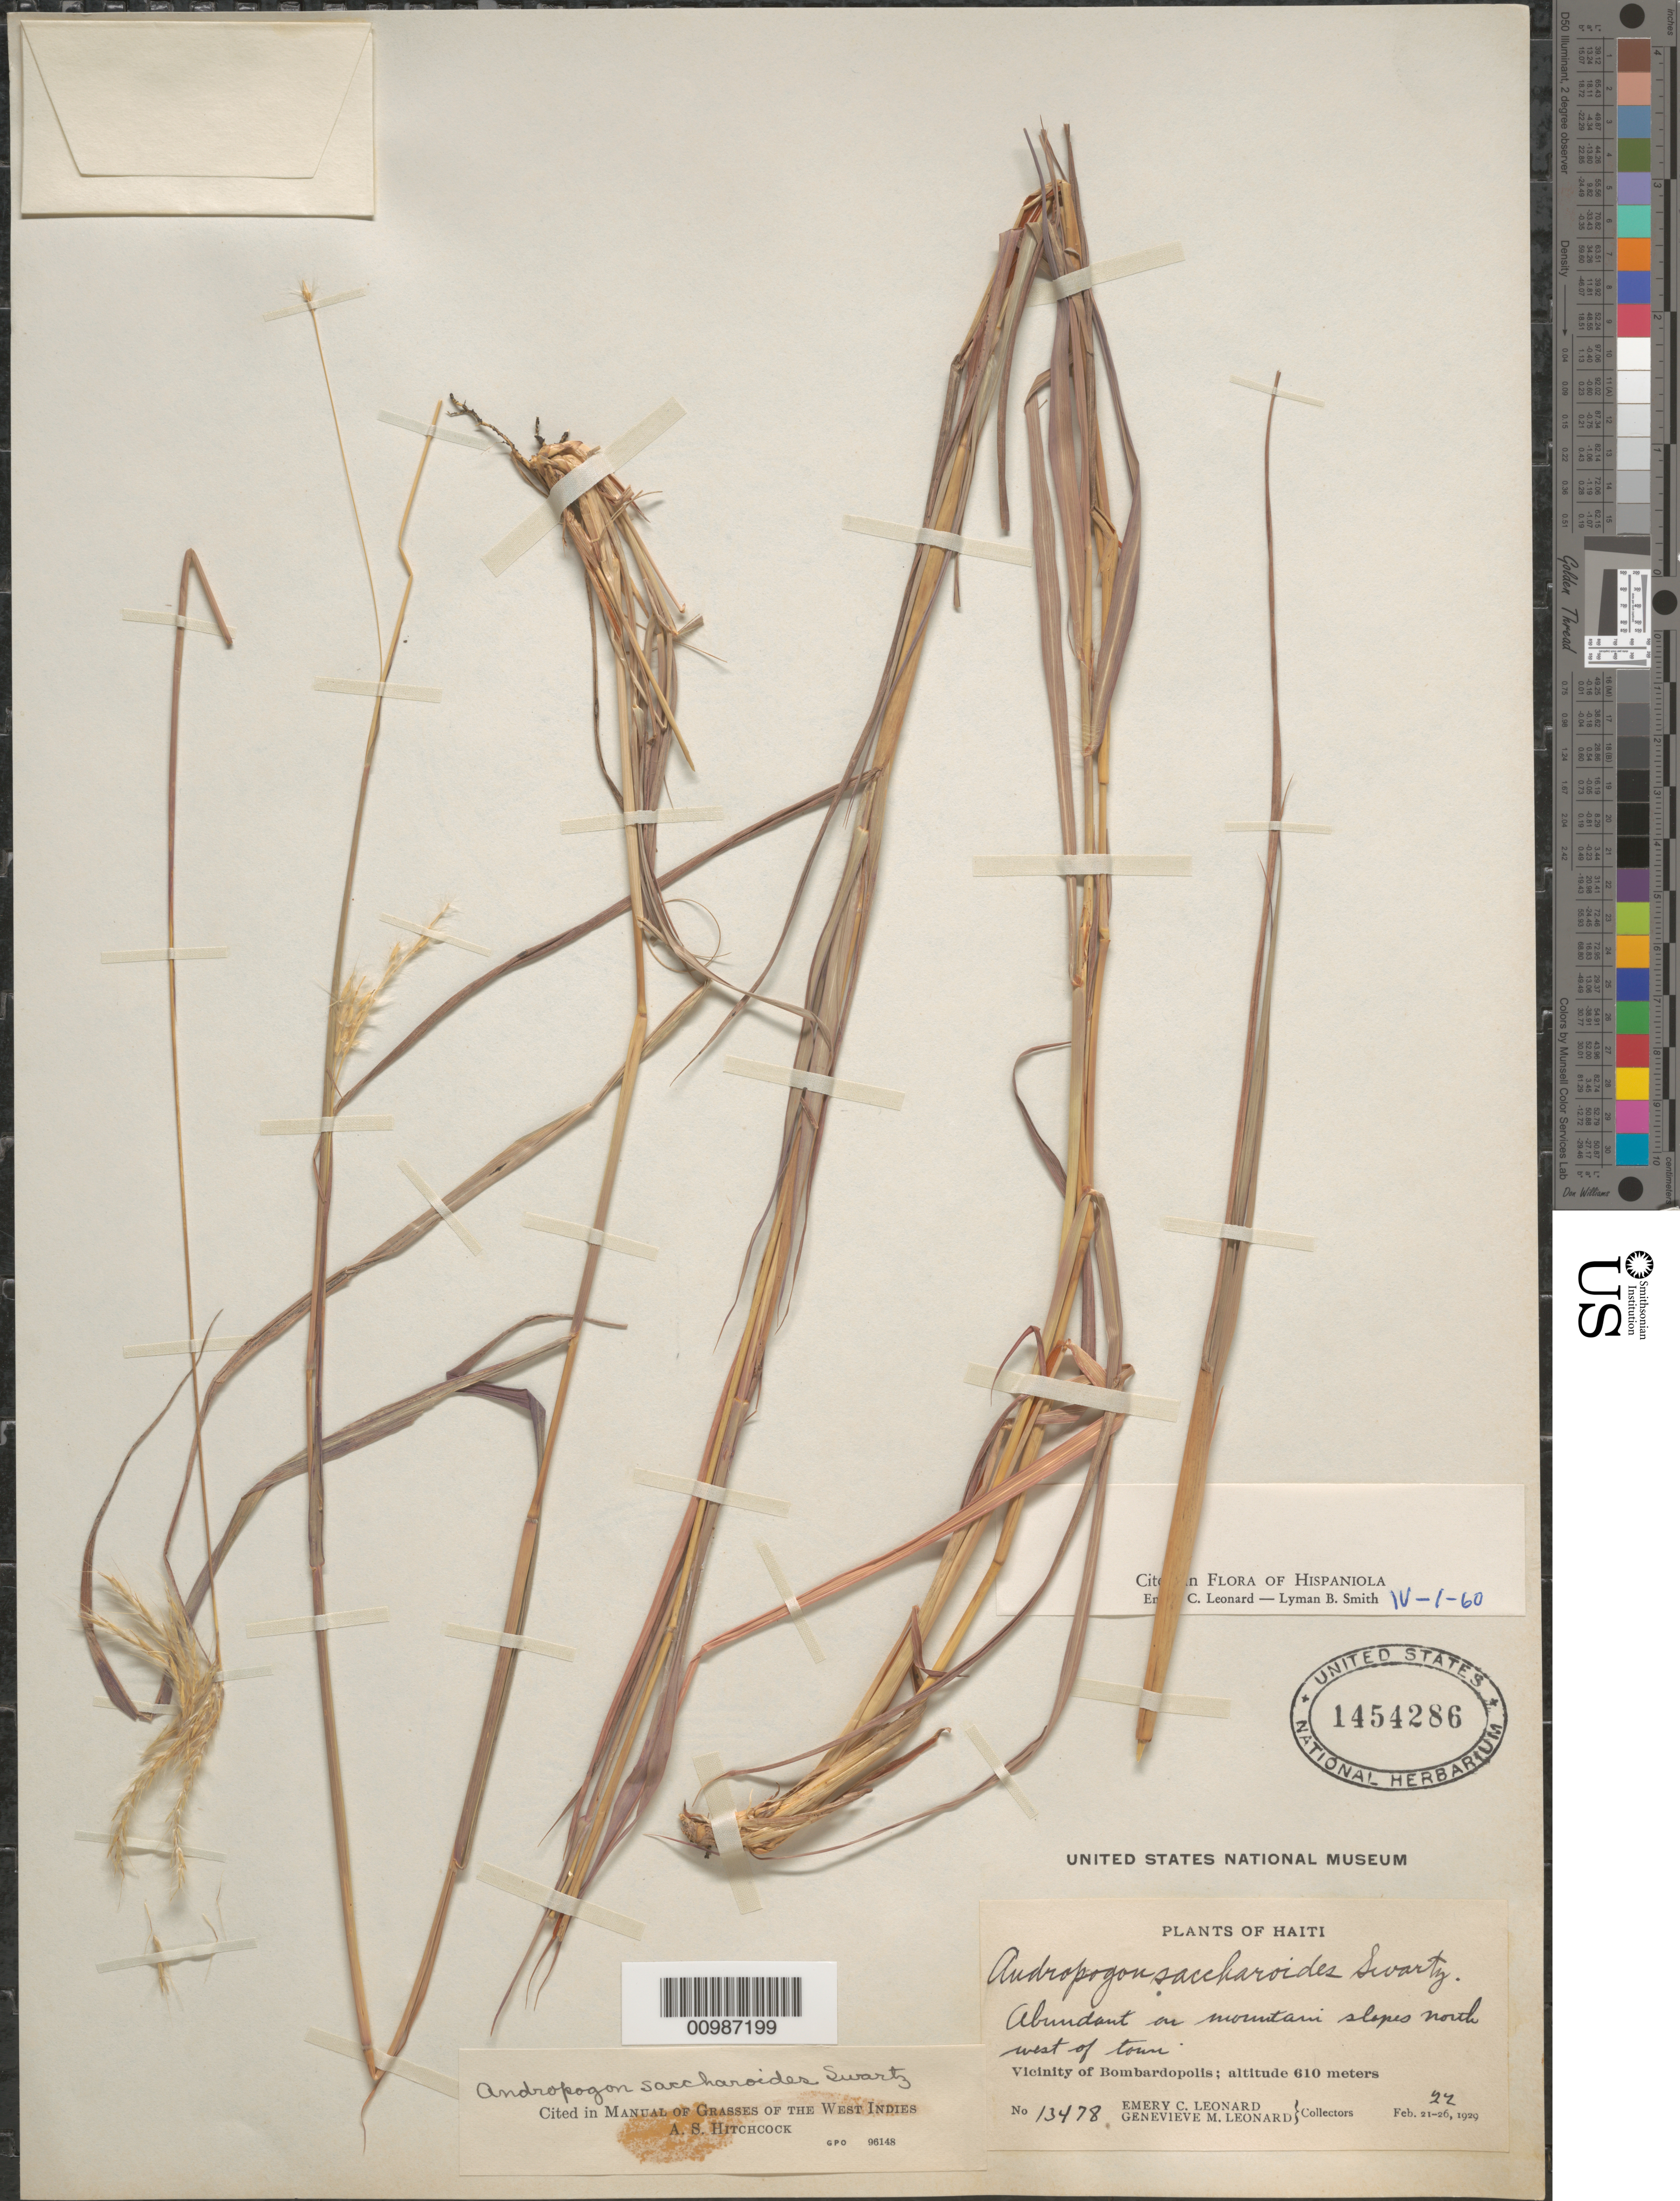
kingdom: Plantae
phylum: Tracheophyta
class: Liliopsida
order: Poales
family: Poaceae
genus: Andropogon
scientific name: Andropogon saccharoides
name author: Sw.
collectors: E. C. Leonard & G. M. Leonard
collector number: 13478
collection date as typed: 22 Feb 1929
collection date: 1929-02-22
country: Haiti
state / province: Nord-Óuest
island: Hispaniola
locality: northwest of Bombardopolis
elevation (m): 610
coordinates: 0 N, 0 E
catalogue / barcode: US 1454286